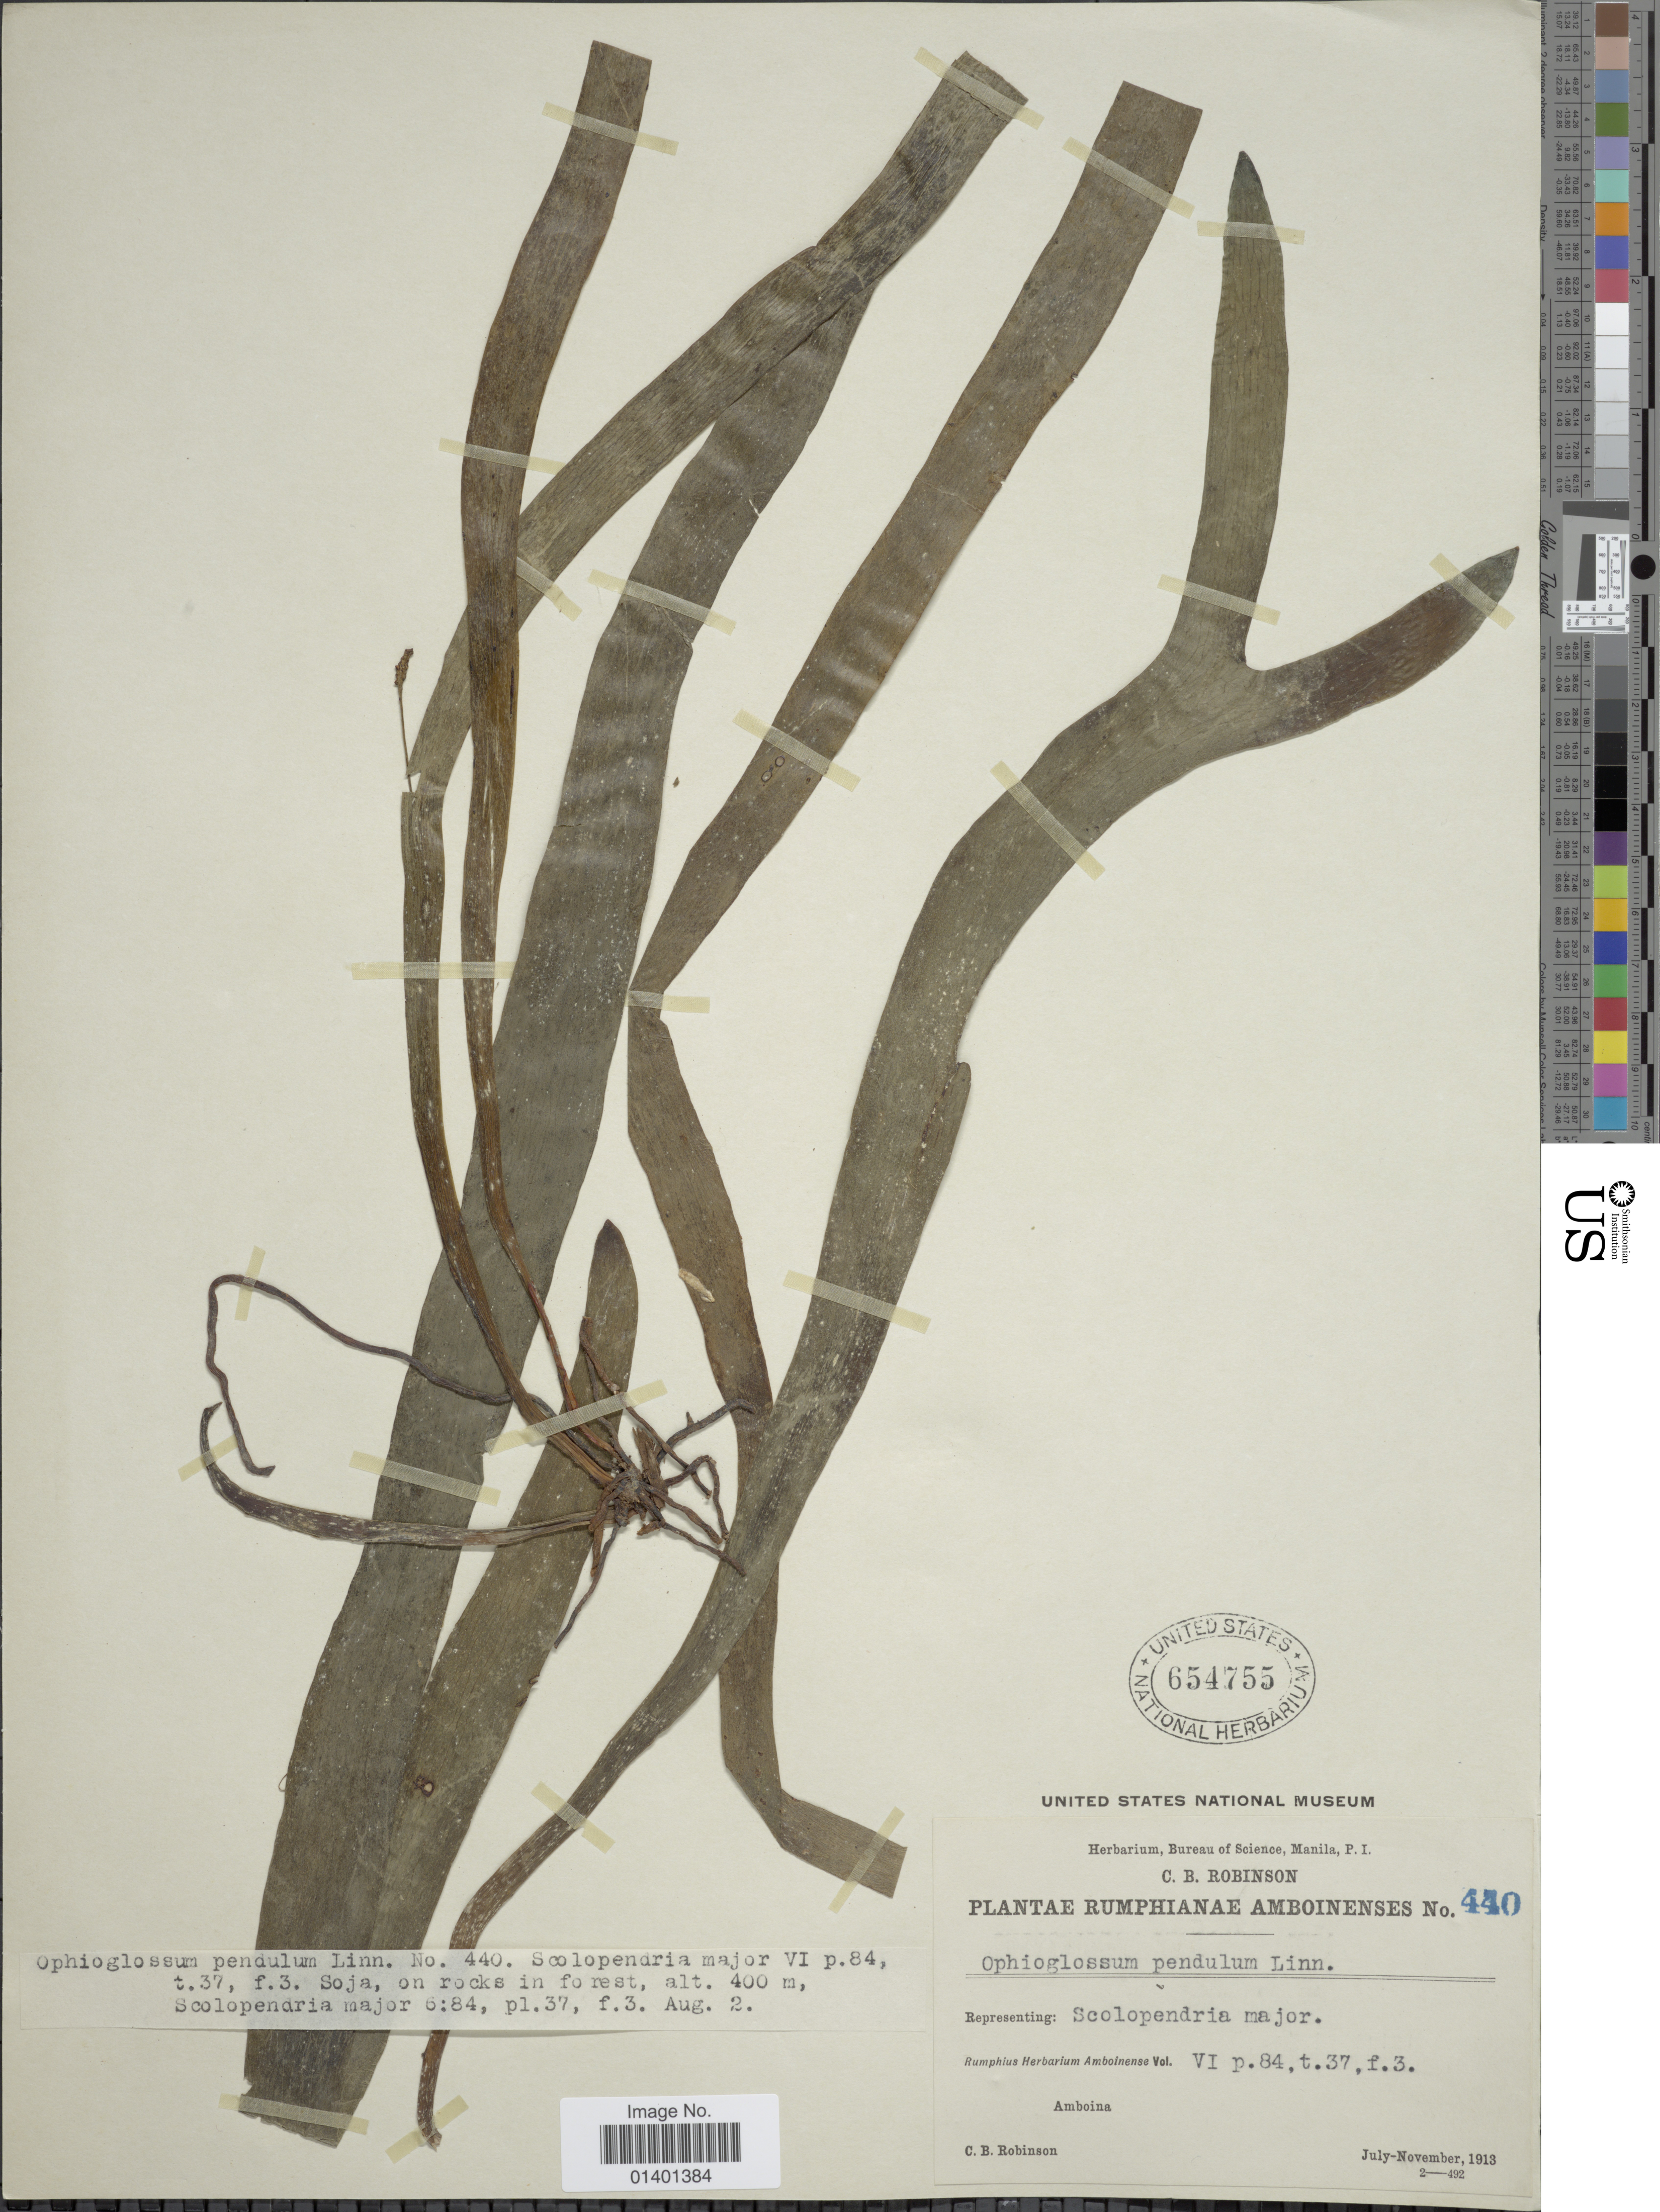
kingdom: Plantae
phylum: Tracheophyta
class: Polypodiopsida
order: Ophioglossales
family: Ophioglossaceae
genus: Ophioglossum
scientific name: Ophioglossum pendulum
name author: L.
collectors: C. R. Robinson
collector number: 440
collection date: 1913-07/1913-11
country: Indonesia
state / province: Maluku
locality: Amboina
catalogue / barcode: US 654755